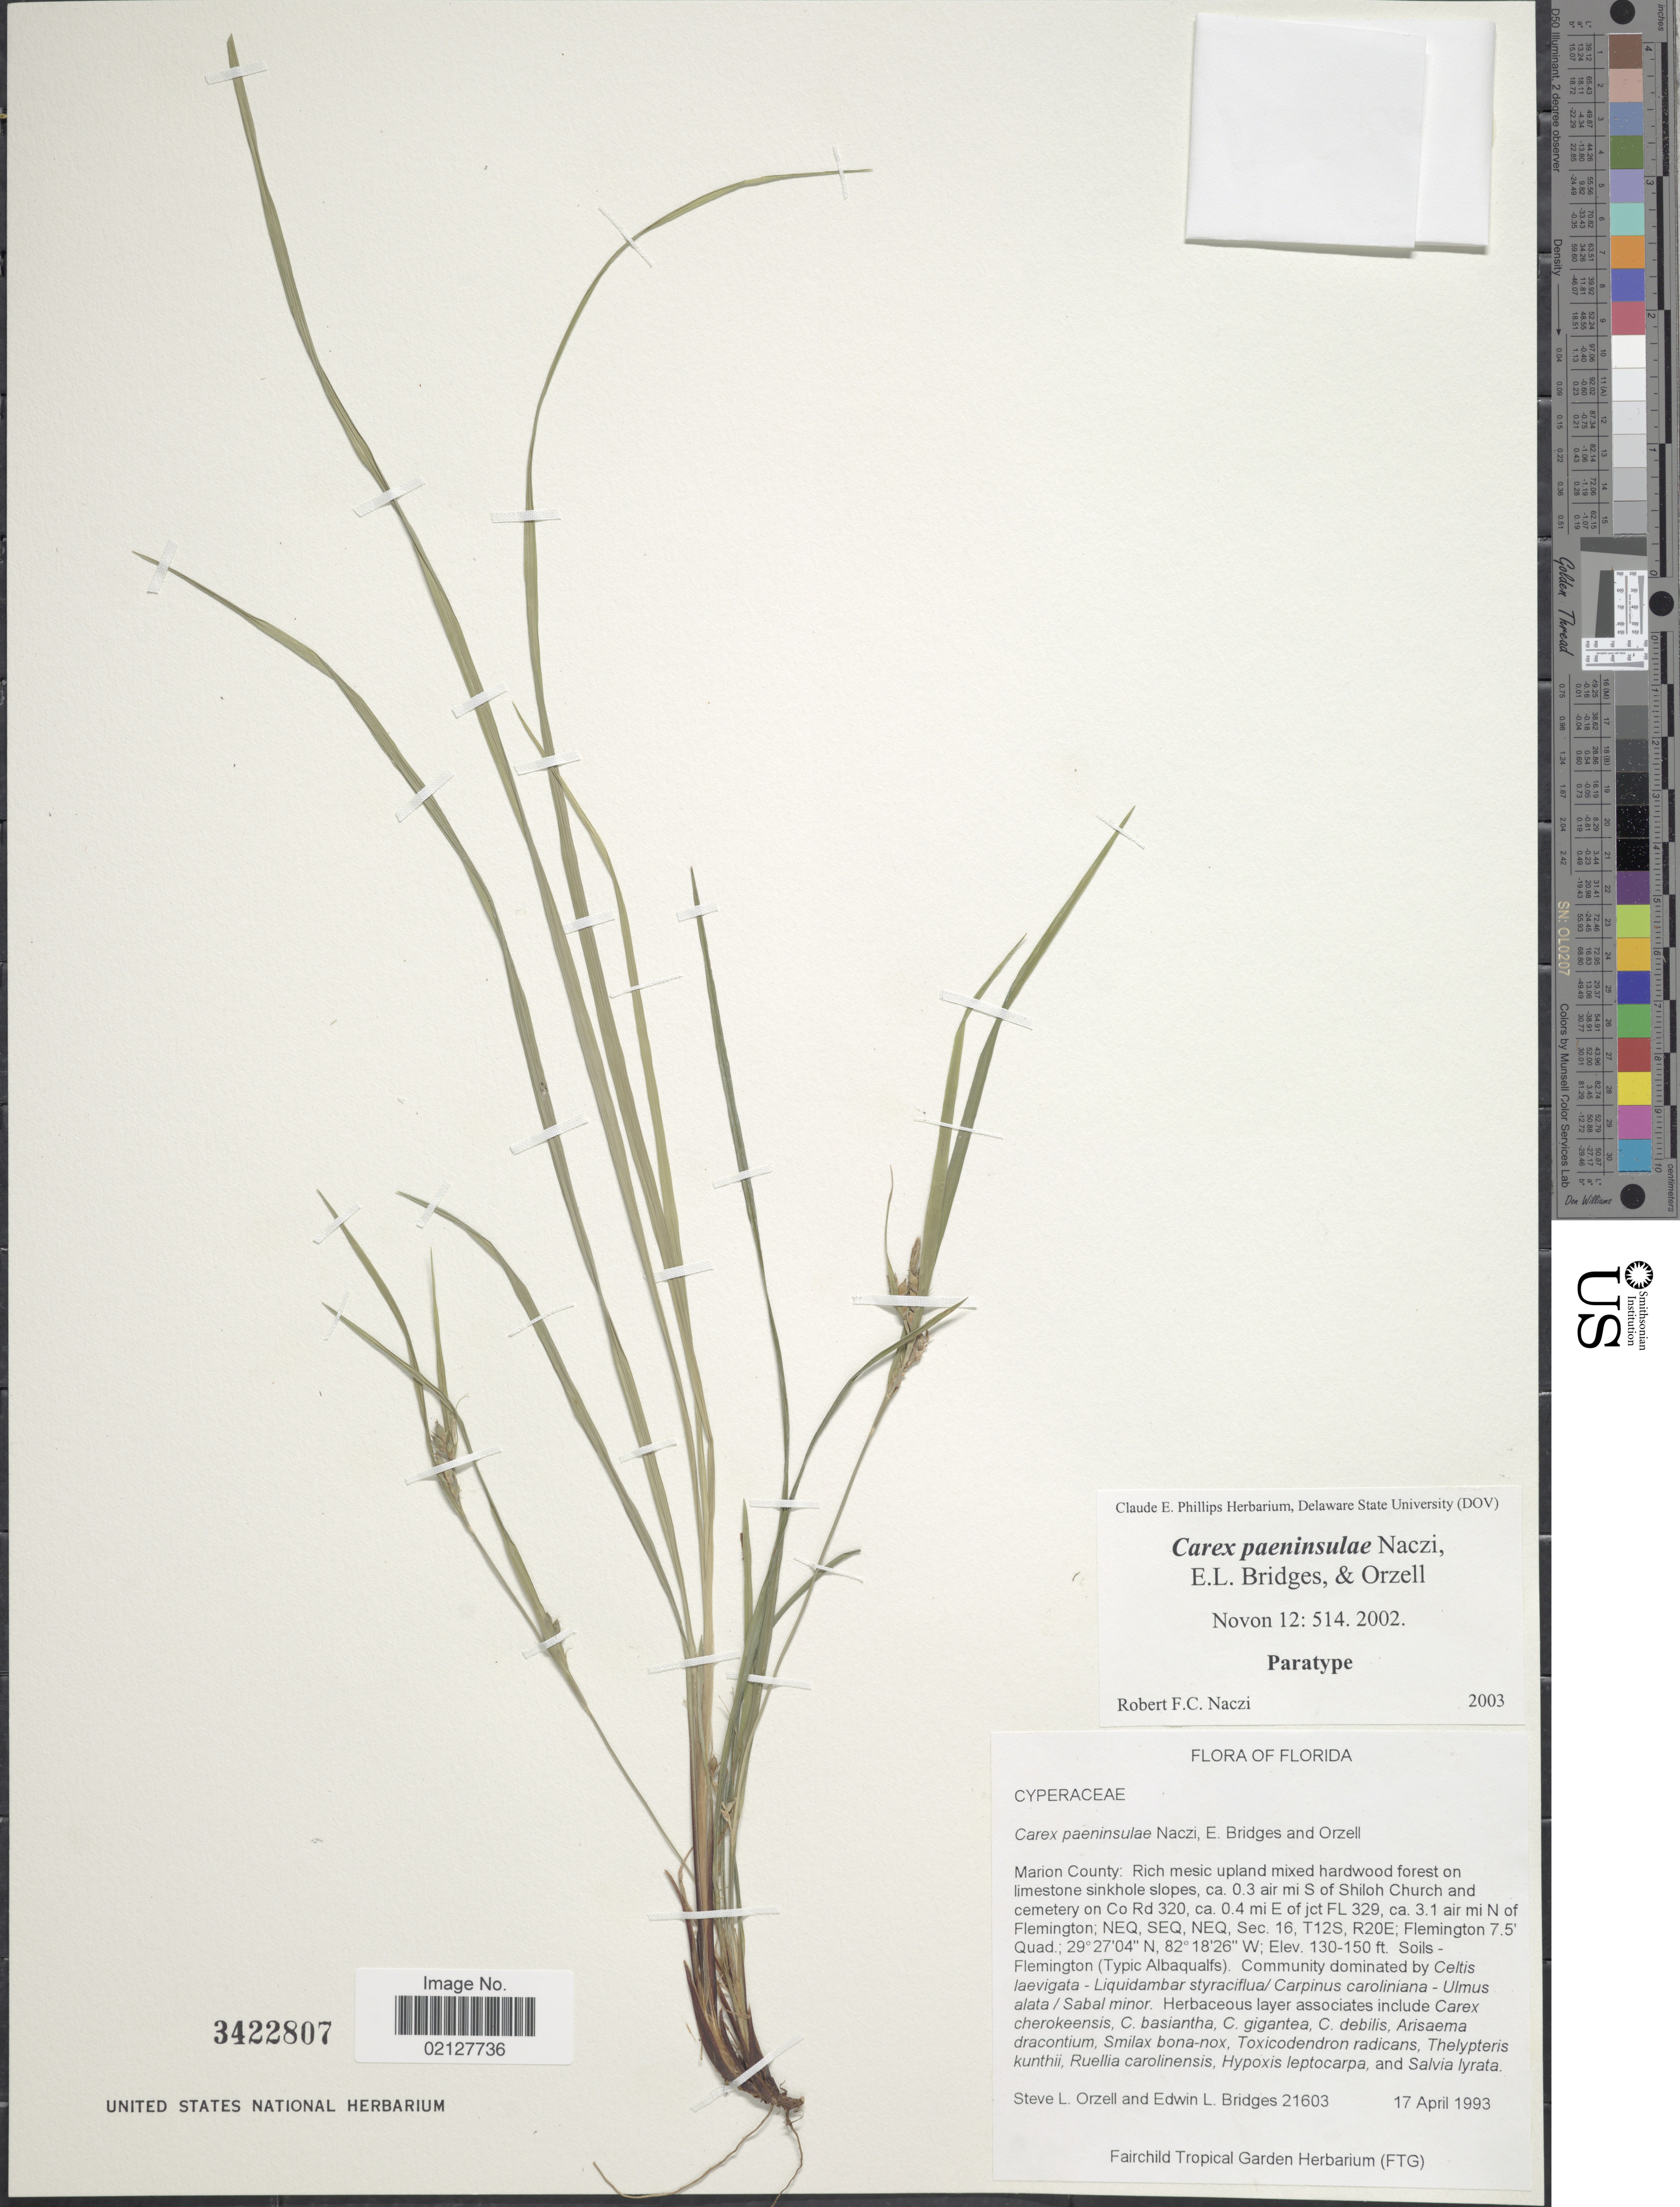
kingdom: Plantae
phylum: Tracheophyta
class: Liliopsida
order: Poales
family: Cyperaceae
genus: Carex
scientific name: Carex paeninsulae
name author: Naczi et al.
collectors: S. Orzell & E. Bridges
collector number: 21603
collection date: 1993-04-17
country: United States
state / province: Florida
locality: Marion County: ca. 0.3 air mi S of Shiloh Church and cemetary on Co Rd 320, ca. 0.4 mi E of jct FL 329, ca. 3.1 air mi N of Flemington; NEQ, SEQ, NEQ, Sec. 16, T12S, R20E; Flemington 7.5' Quad.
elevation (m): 40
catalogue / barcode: US 3422807